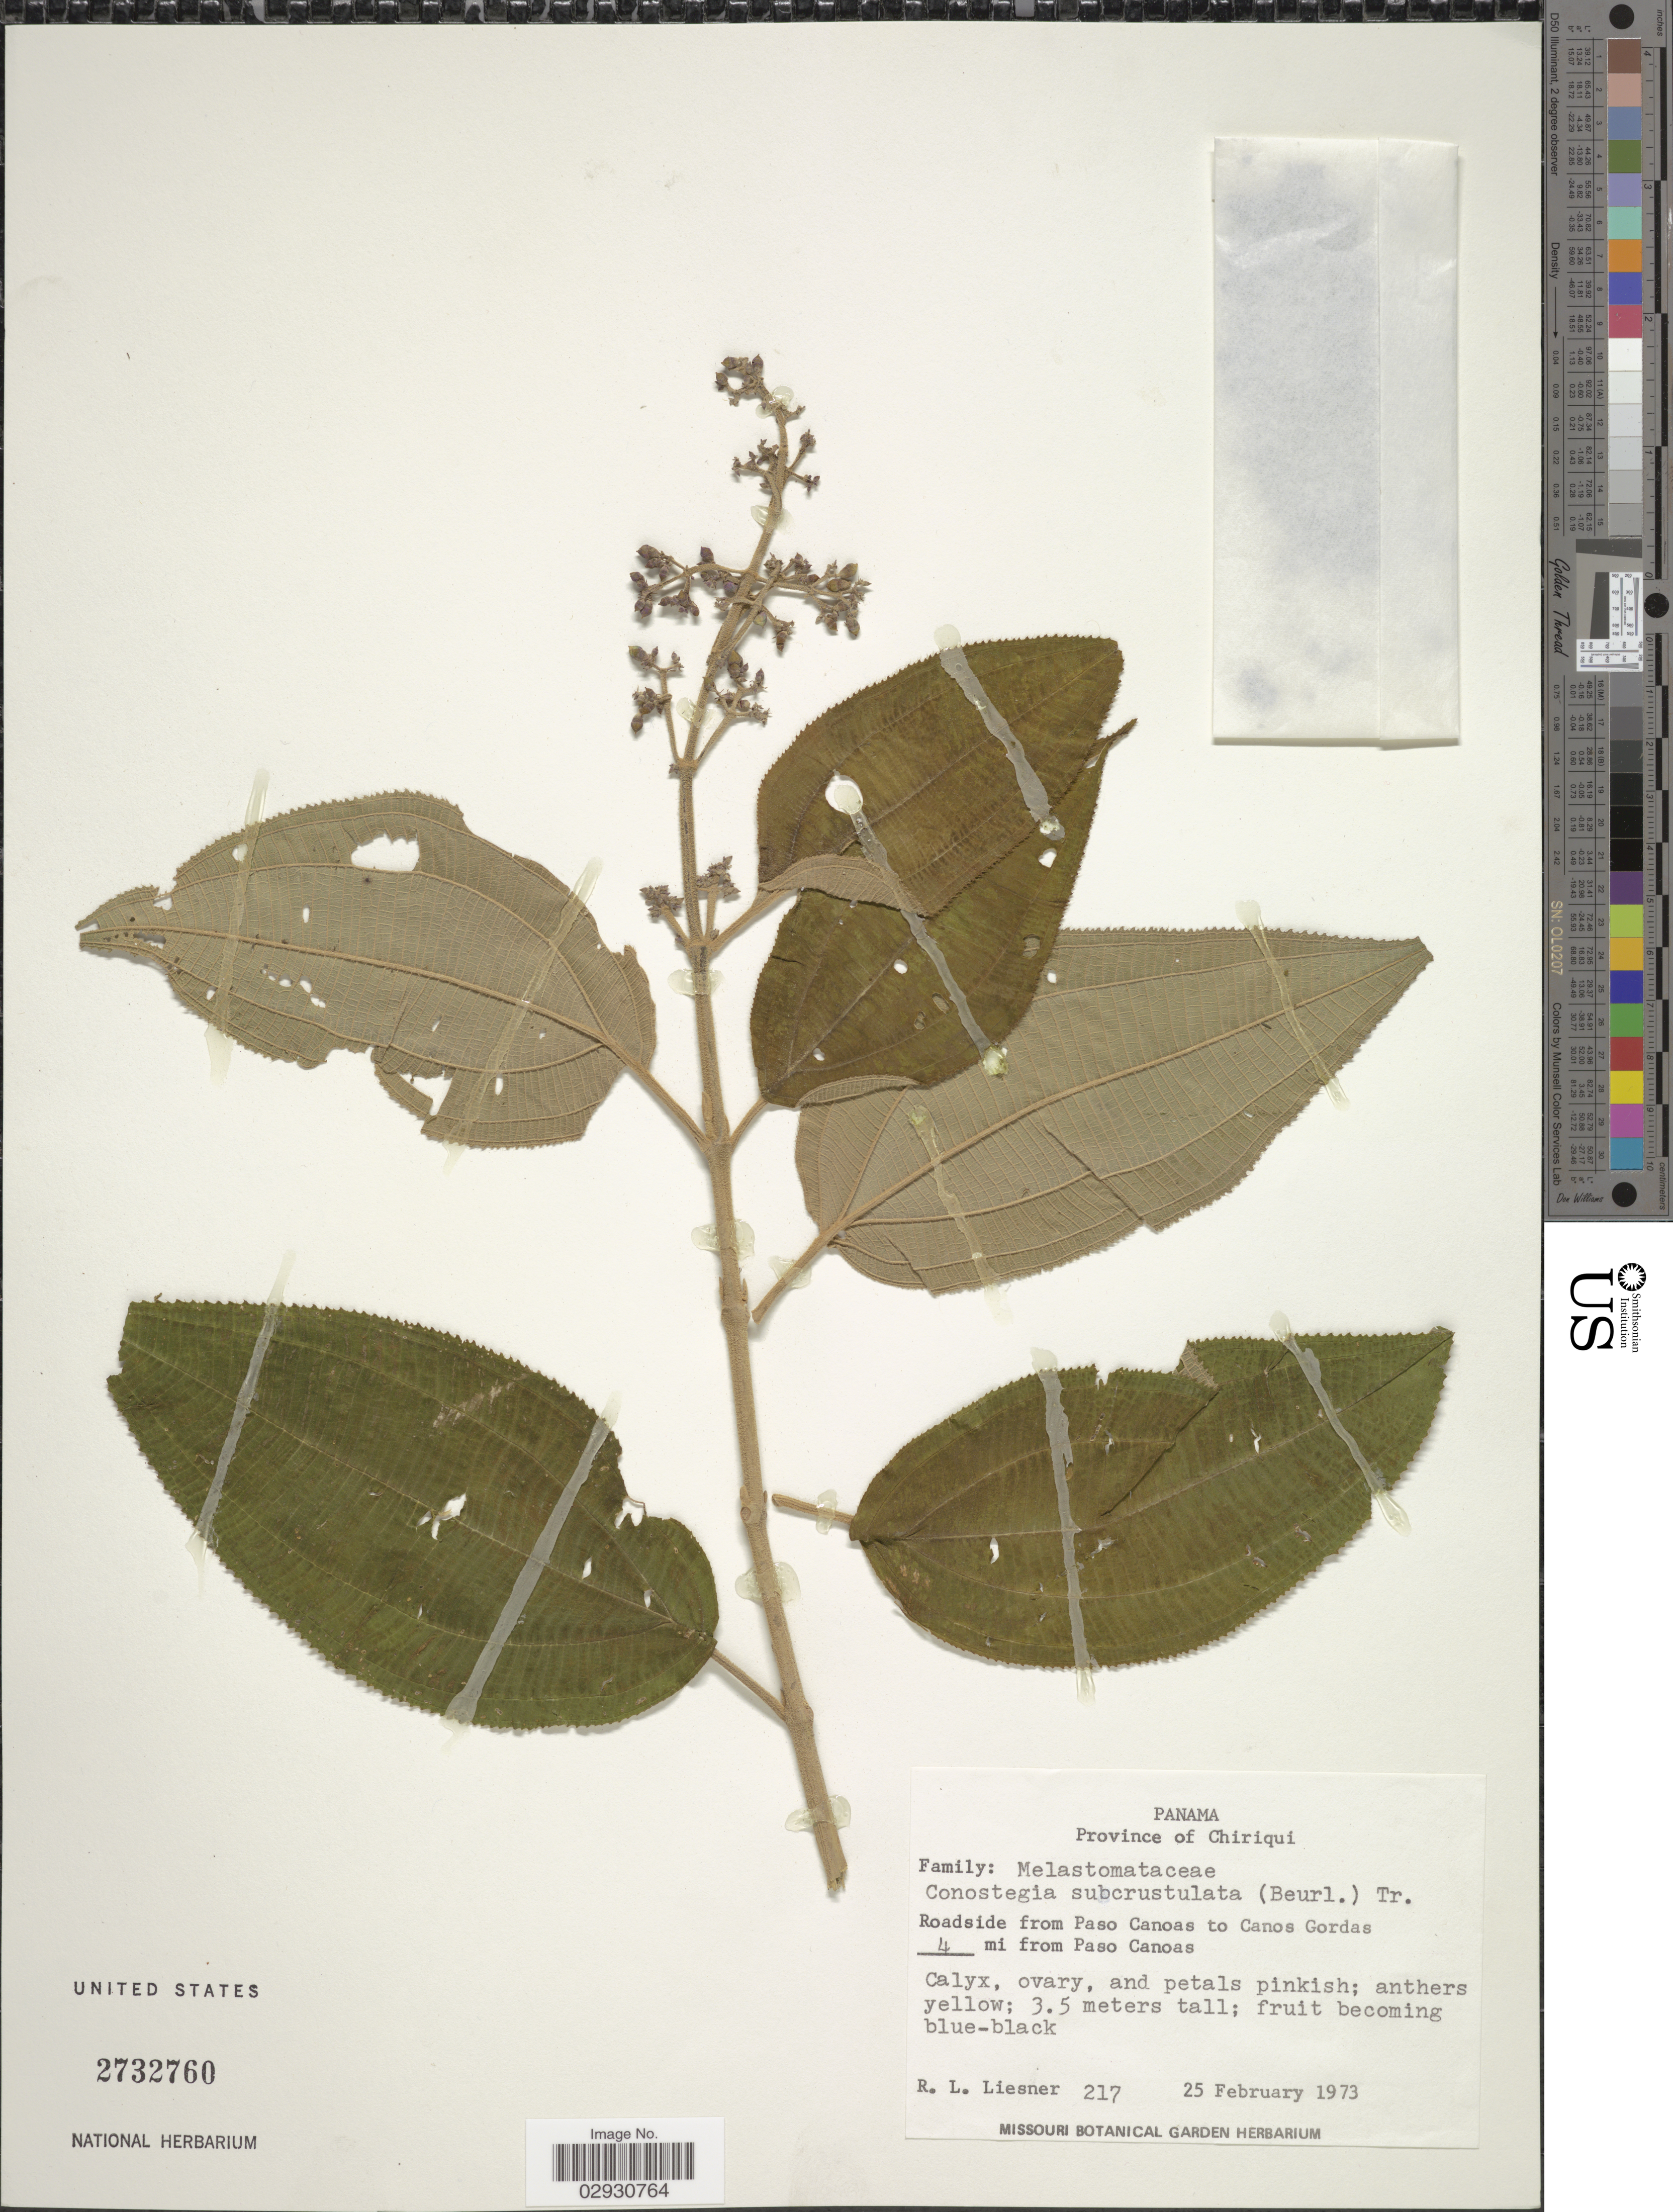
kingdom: Plantae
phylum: Tracheophyta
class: Magnoliopsida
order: Myrtales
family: Melastomataceae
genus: Conostegia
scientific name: Conostegia subcrustulata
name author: (Beurl.) Triana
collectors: R. L. Liesner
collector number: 217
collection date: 1973-02-25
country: Panama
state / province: Chiriqui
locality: Province of Chiriqui. Roadside from Paso Canoas to Canos Gordas 4 mi from Paso Canoas.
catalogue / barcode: US 2732760